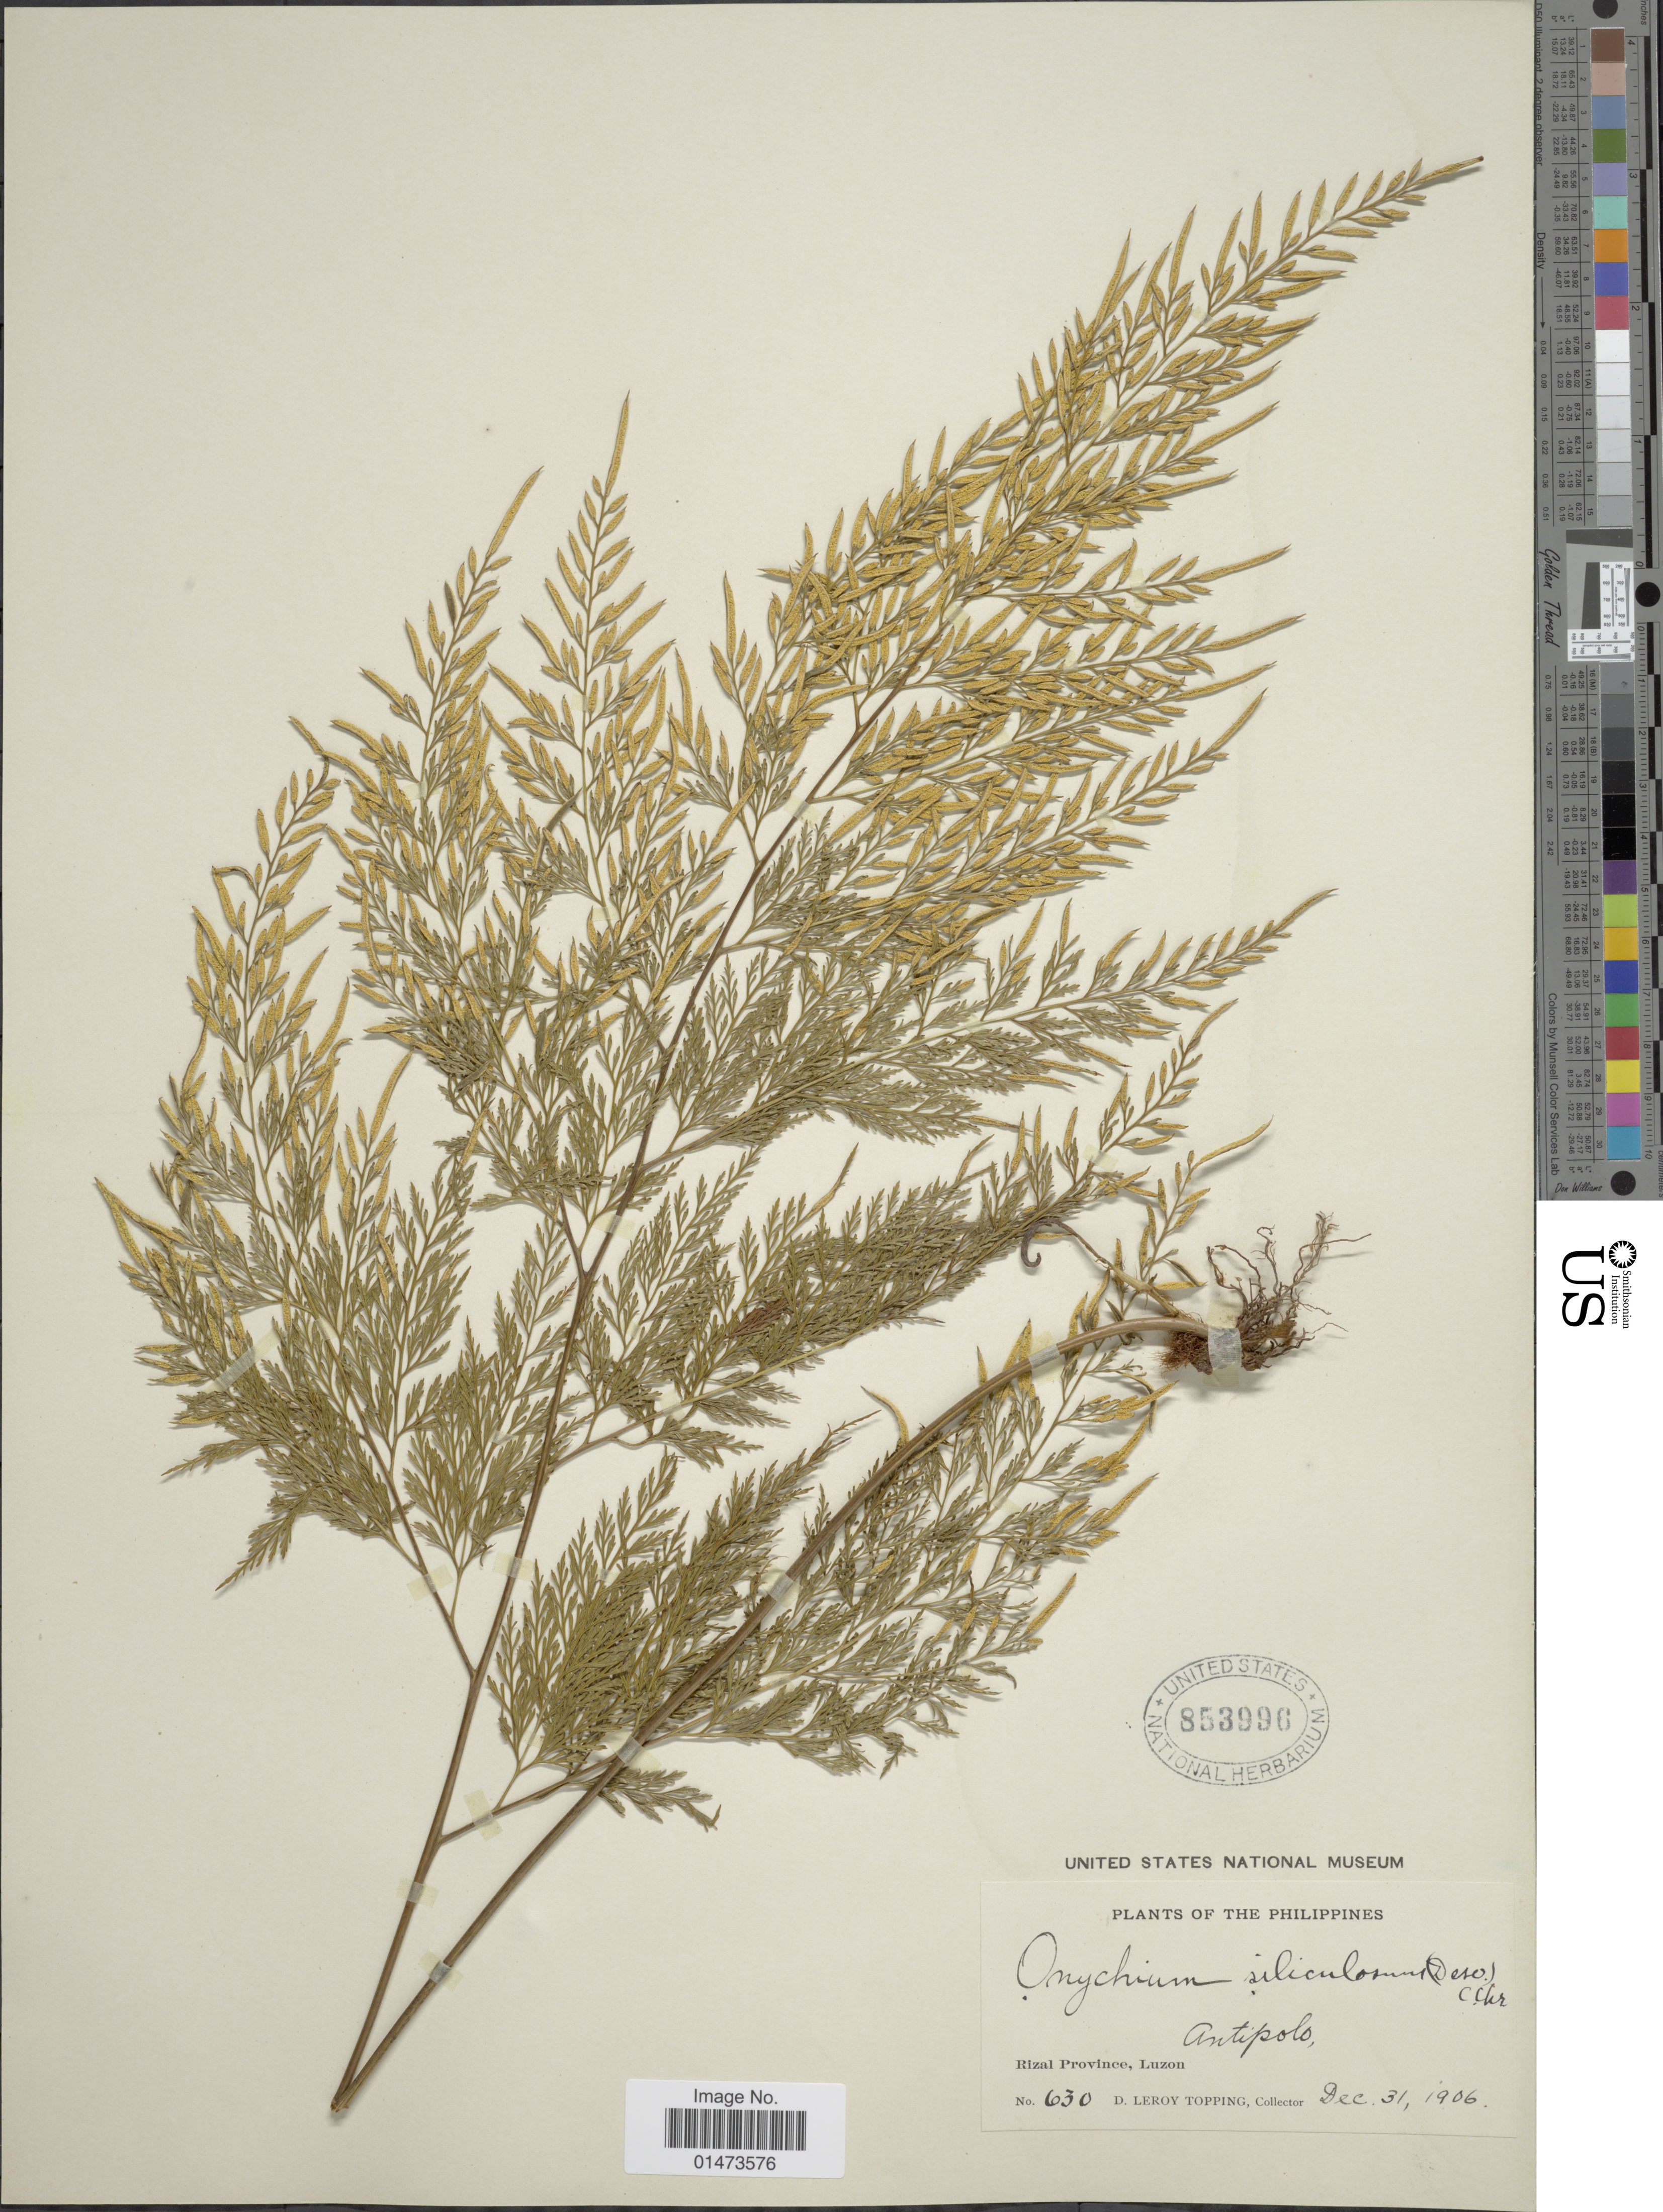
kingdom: Plantae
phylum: Tracheophyta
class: Polypodiopsida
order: Polypodiales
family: Pteridaceae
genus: Onychium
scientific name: Onychium siliculosum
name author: (Desv.) C. Chr.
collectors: D. L. Topping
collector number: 630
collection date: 1906-12-31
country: Philippines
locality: Rizal Province, Luzon. Antipolo.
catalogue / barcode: US 853996